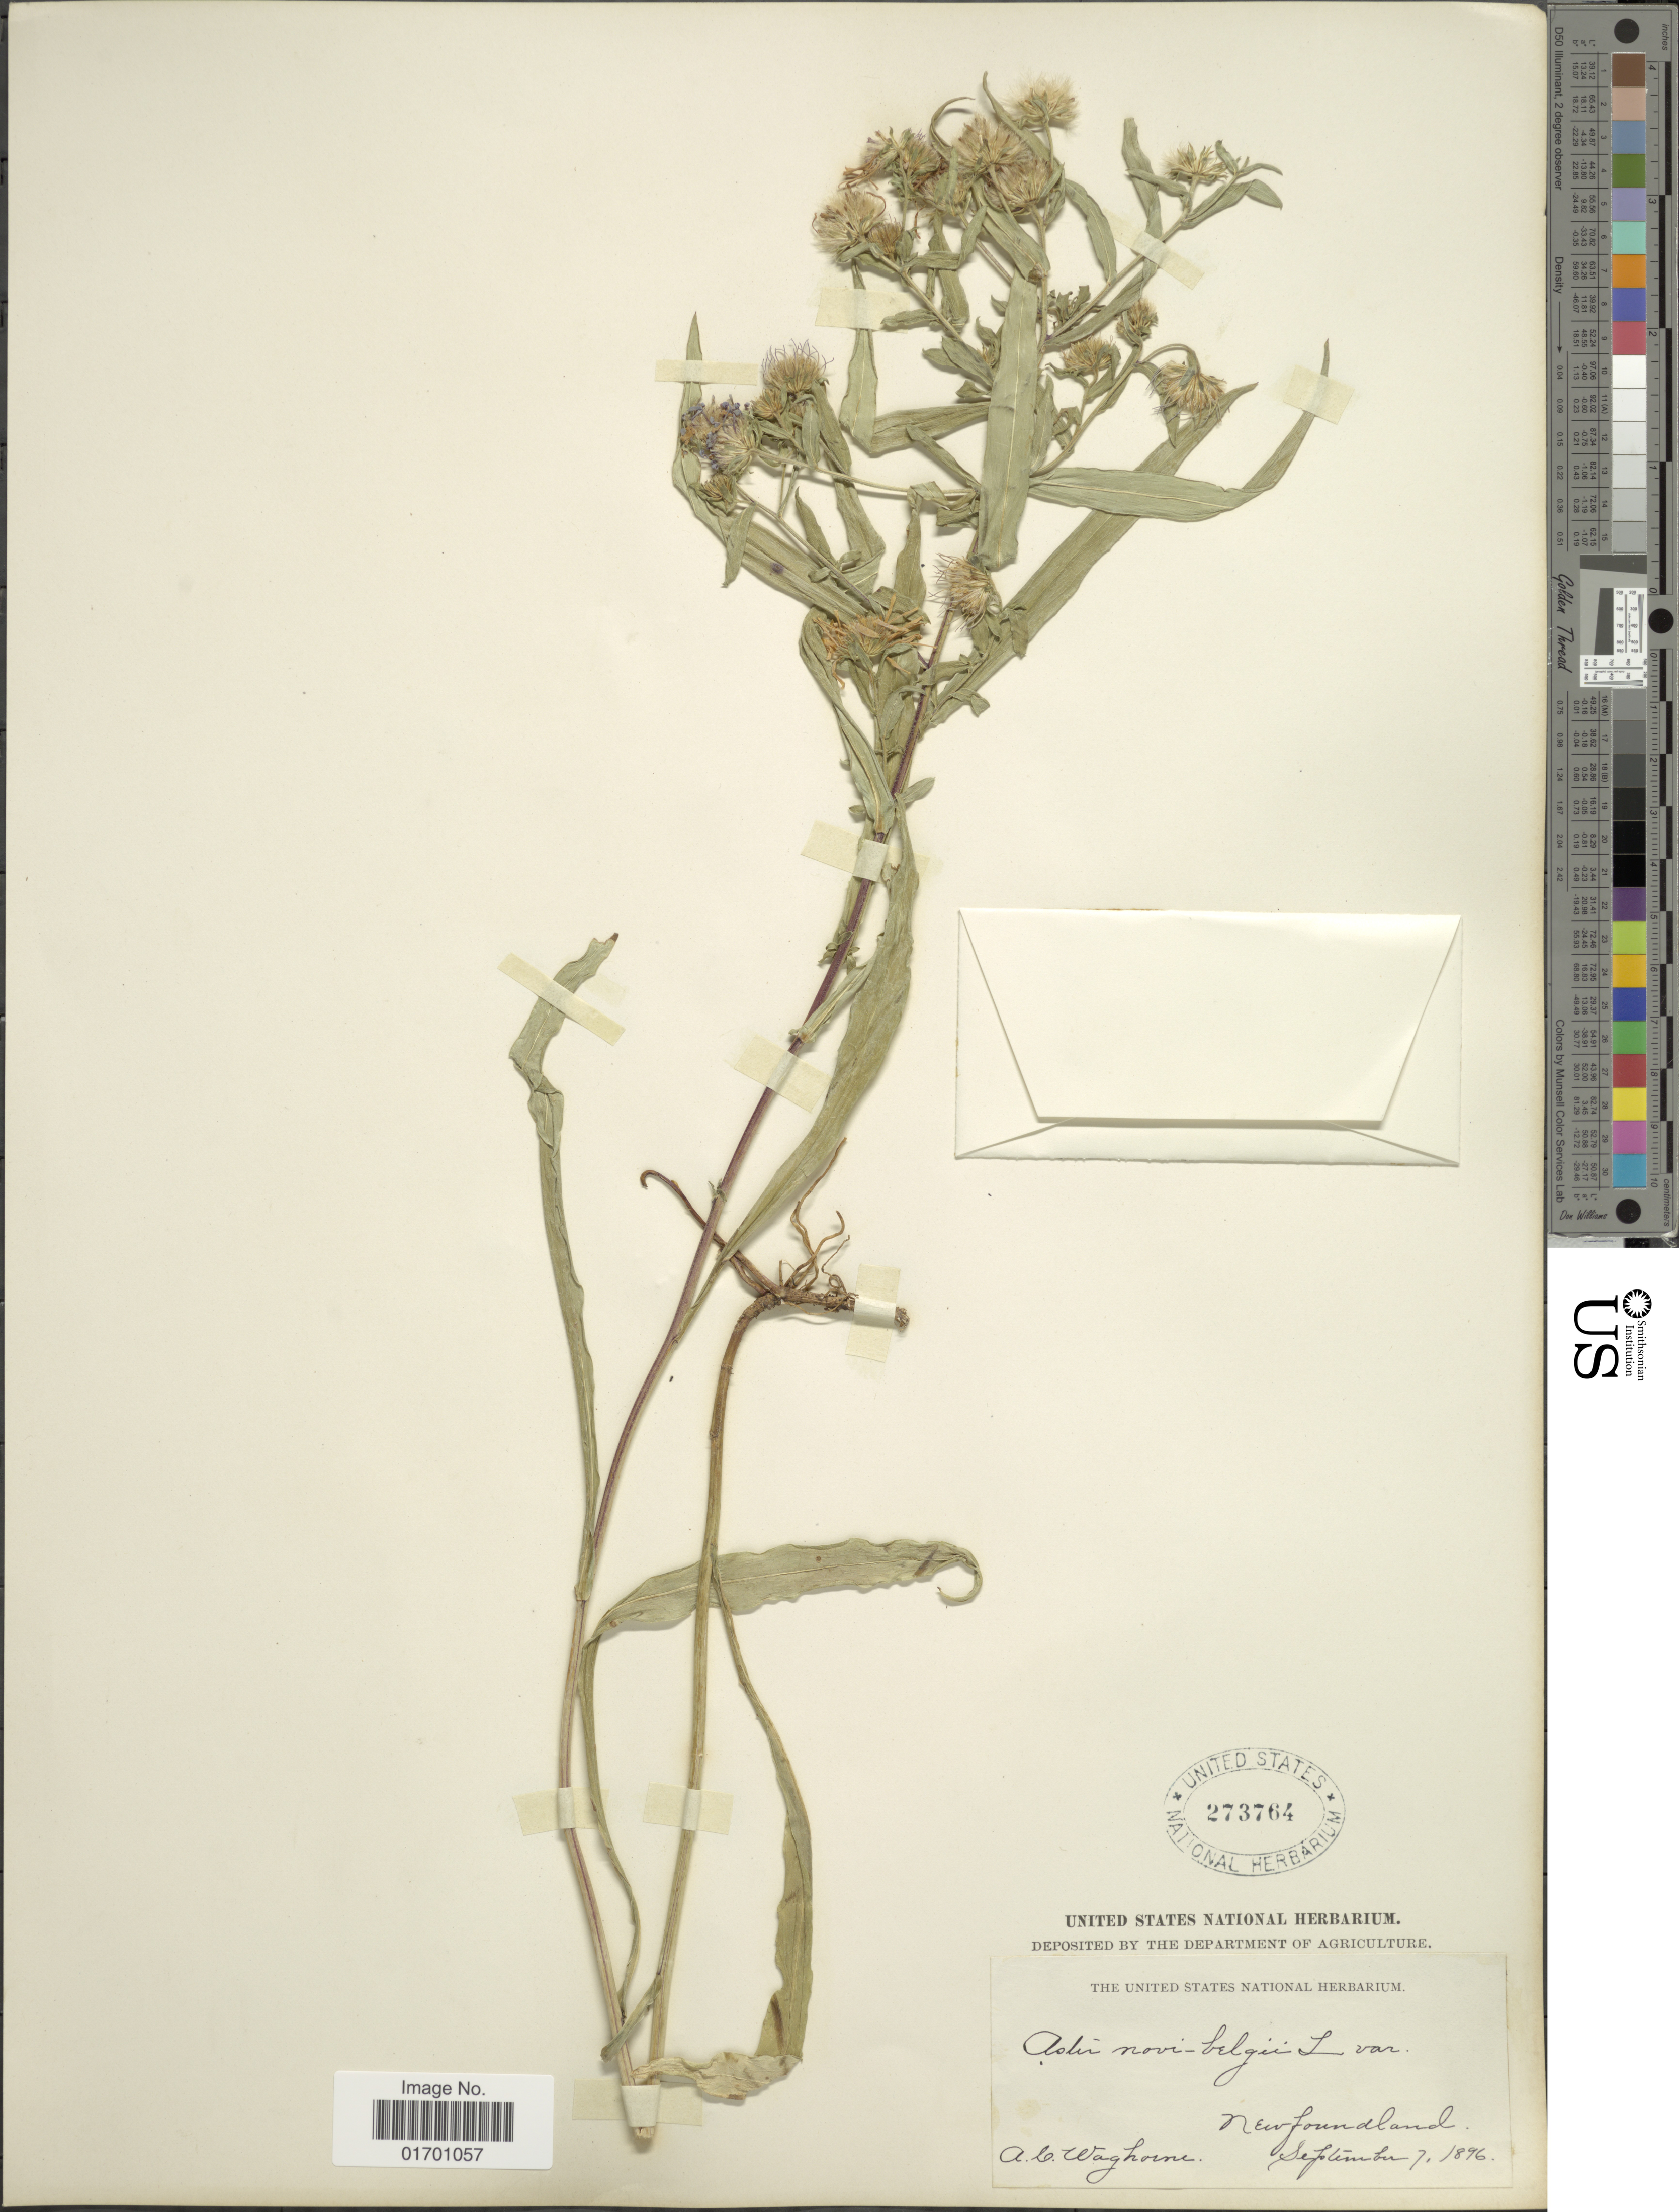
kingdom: Plantae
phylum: Tracheophyta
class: Magnoliopsida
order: Asterales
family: Asteraceae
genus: Symphyotrichum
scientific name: Symphyotrichum novi-belgii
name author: (L.) G.L. Nesom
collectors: A. Waghorne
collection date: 1896-09-07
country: Canada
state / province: Newfoundland and Labrador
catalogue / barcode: US 273764